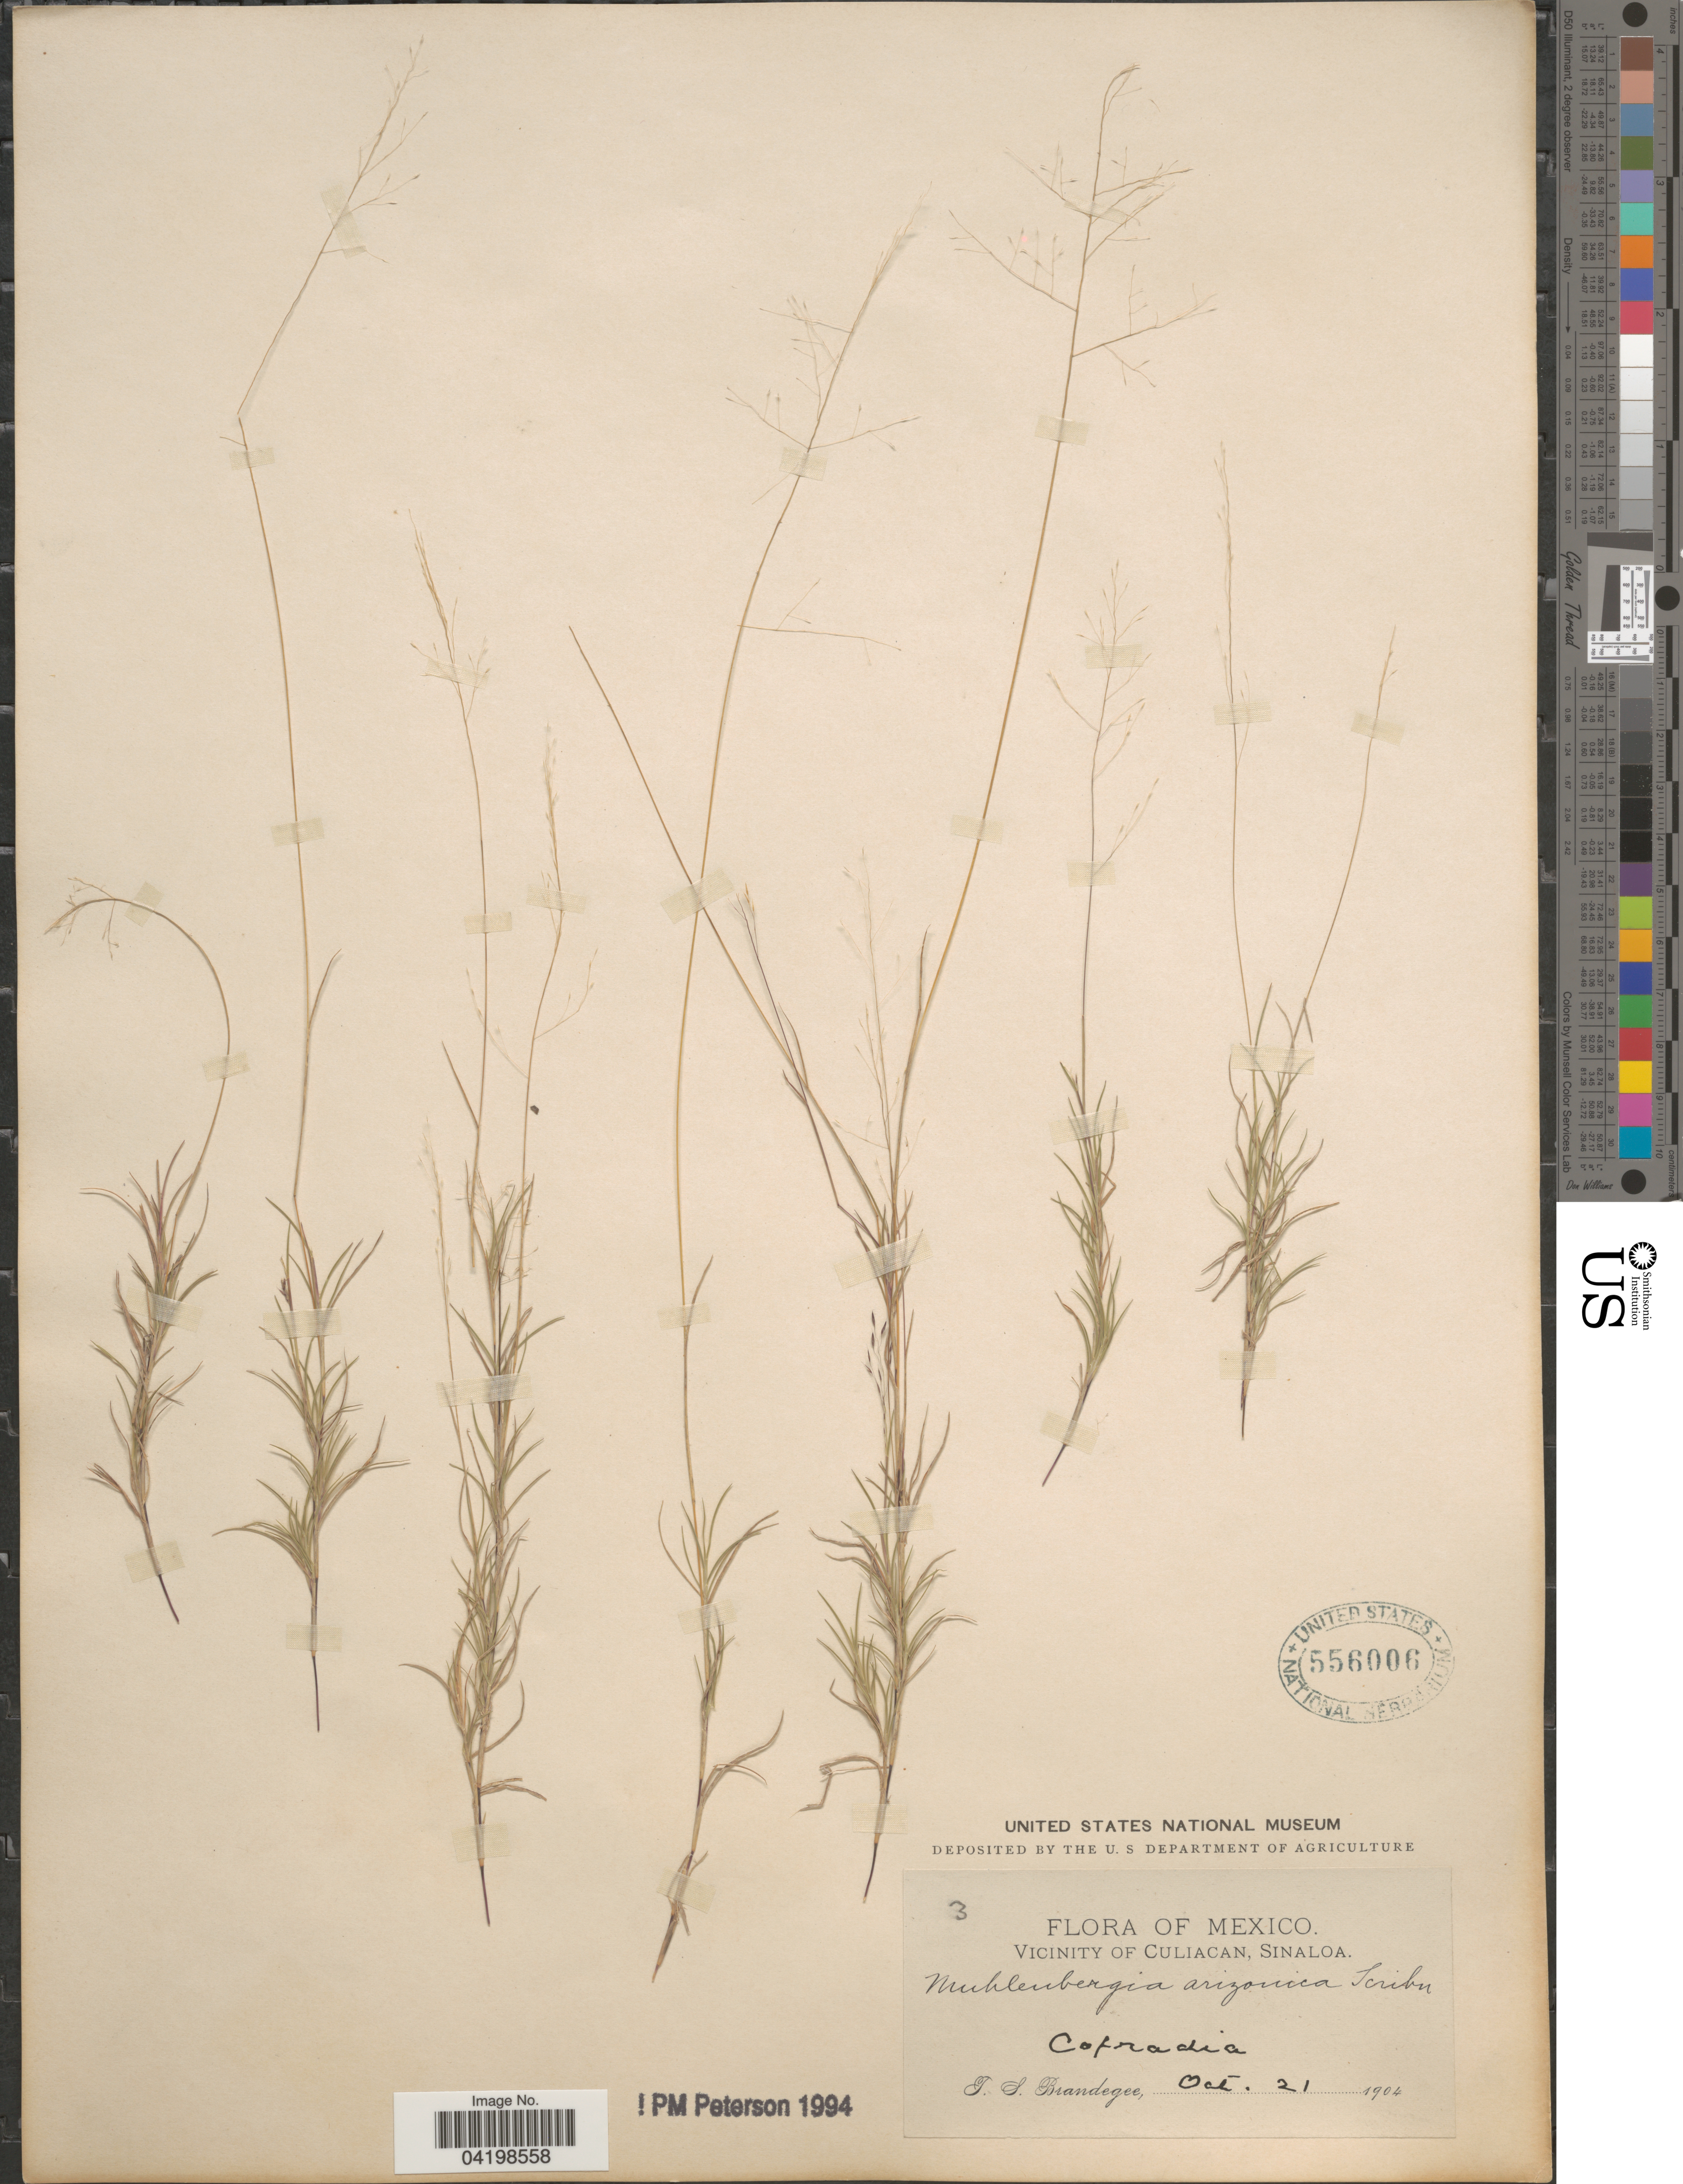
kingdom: Plantae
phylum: Tracheophyta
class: Liliopsida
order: Poales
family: Poaceae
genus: Muhlenbergia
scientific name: Muhlenbergia arizonica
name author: Scribn.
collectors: F. S. Brandegee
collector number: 3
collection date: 1904-10-21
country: Mexico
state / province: Sinaloa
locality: Vicinity of Culiacan. Cofradia.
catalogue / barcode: US 556006